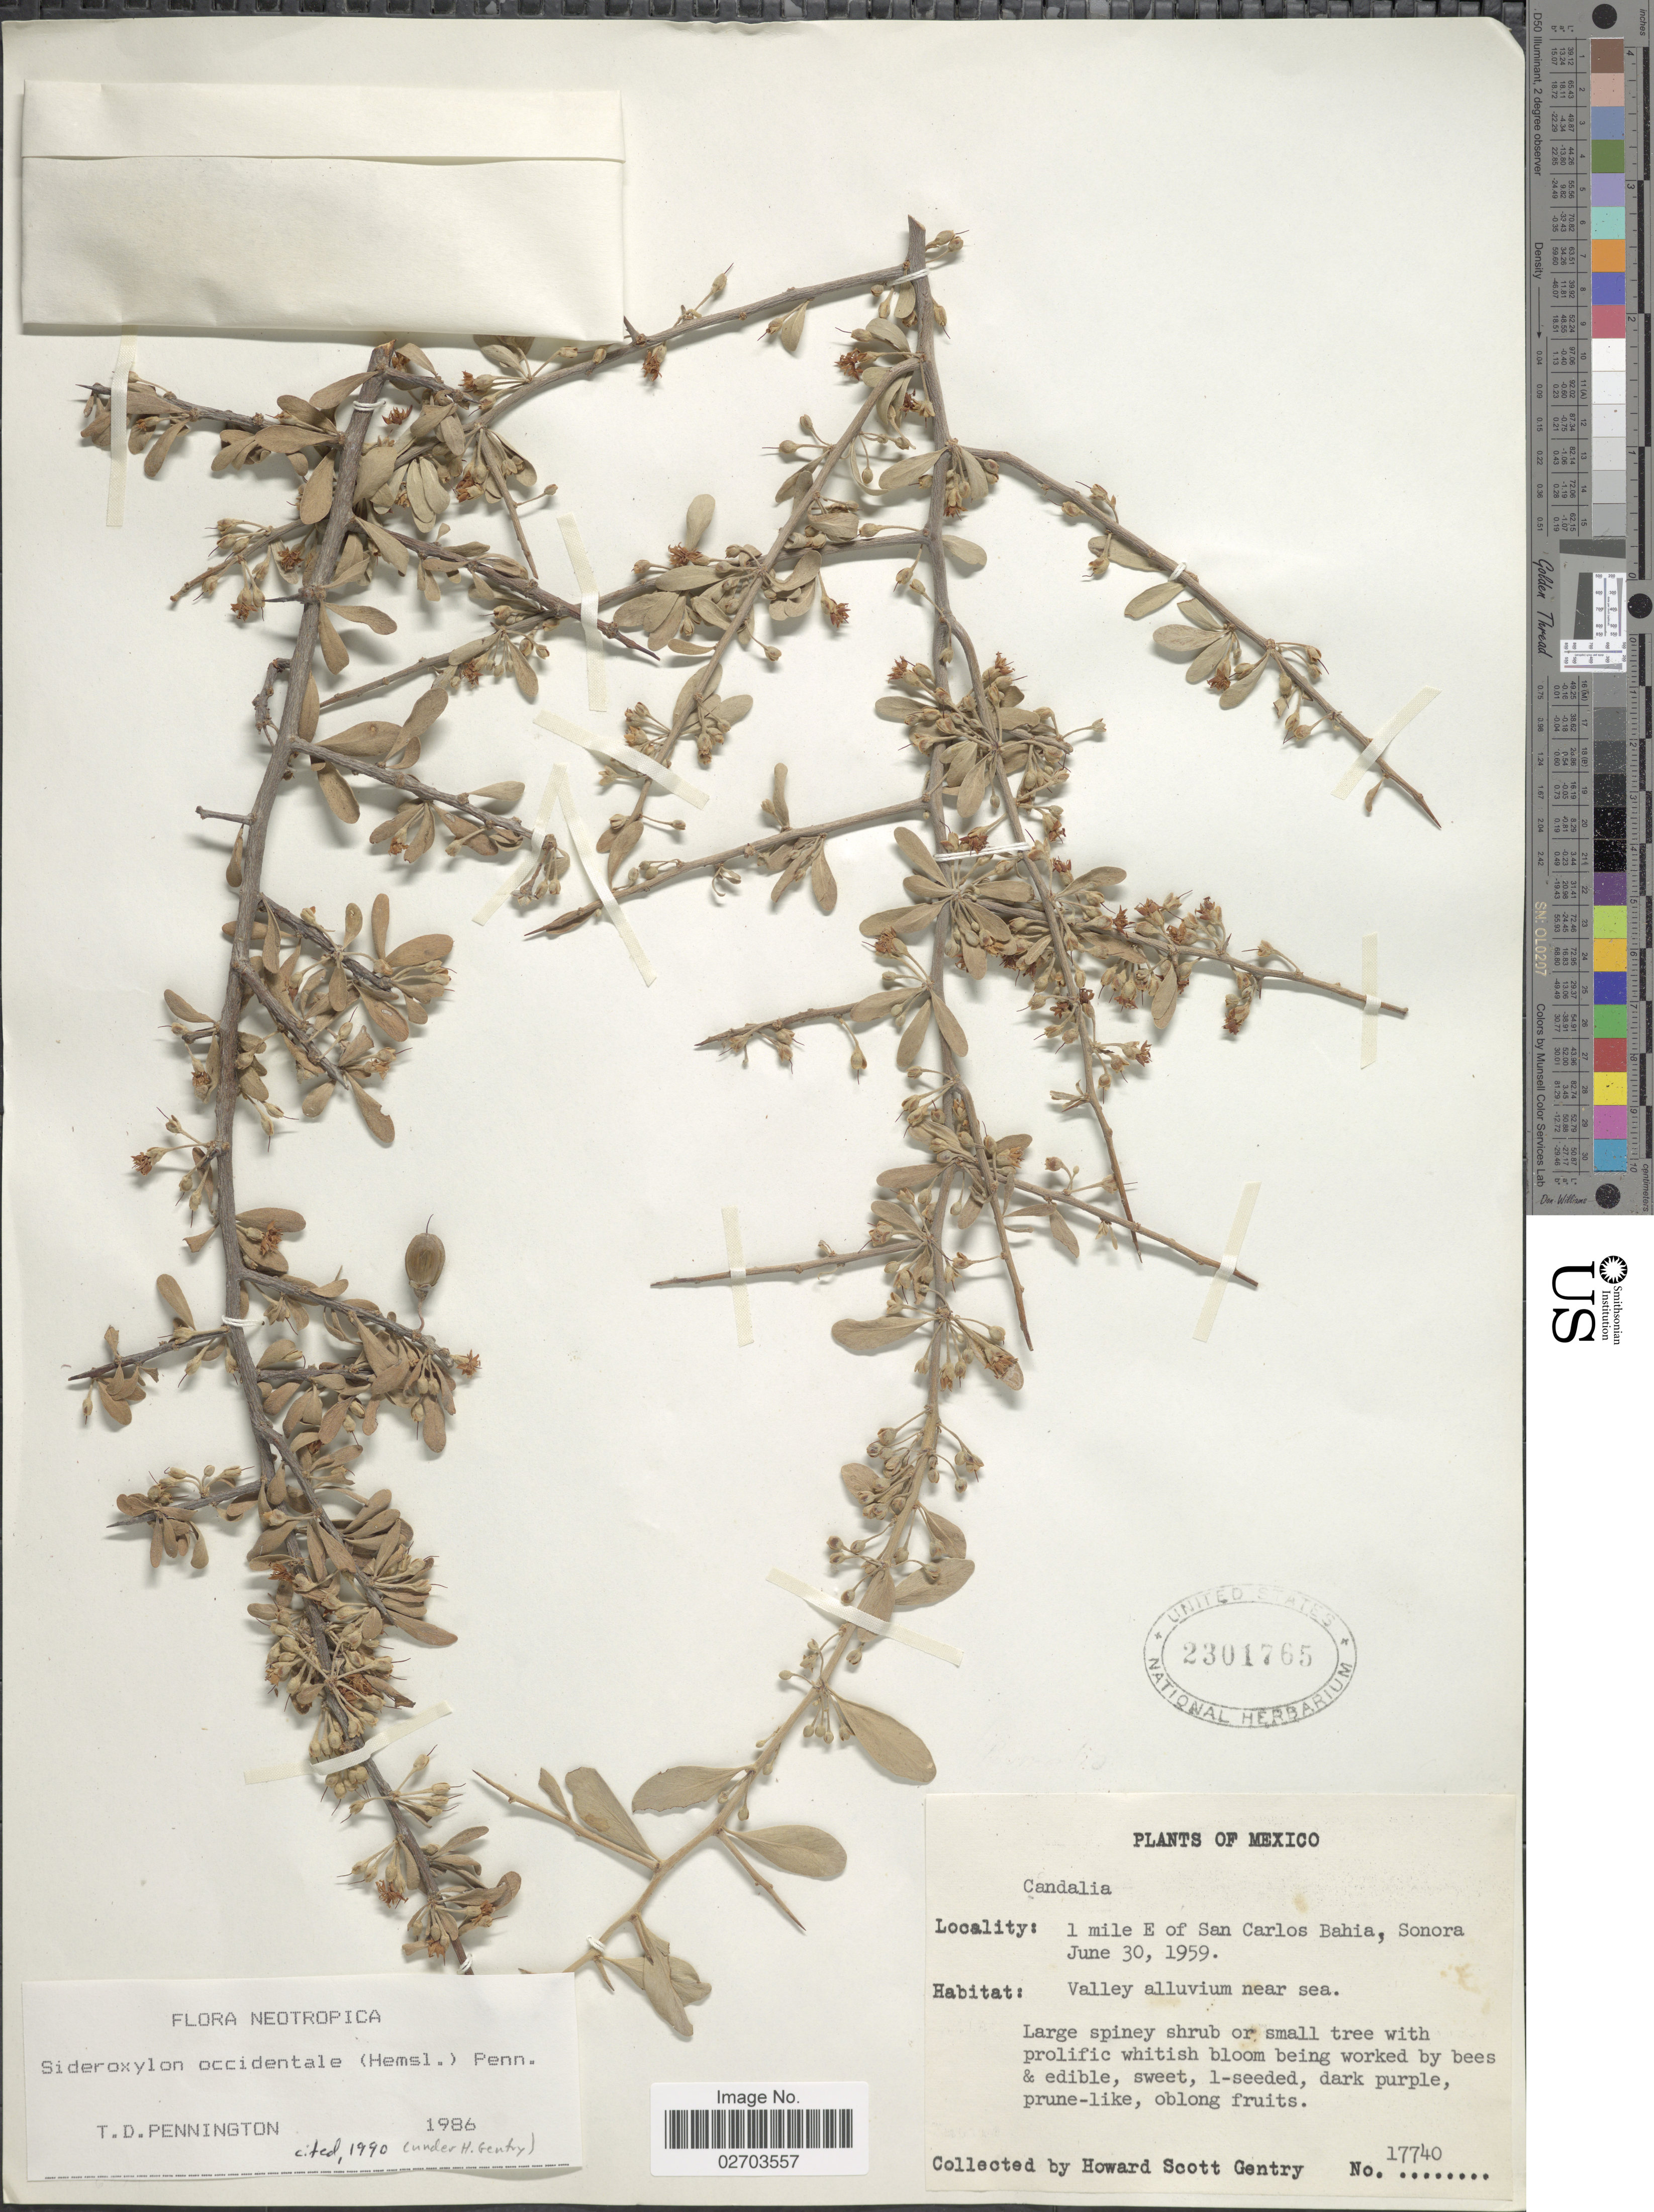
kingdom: Plantae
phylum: Tracheophyta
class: Magnoliopsida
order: Ericales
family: Sapotaceae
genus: Sideroxylon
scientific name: Sideroxylon occidentale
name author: (Hemsl.) T.D. Penn.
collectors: H. S. Gentry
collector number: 17740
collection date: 1959-06-30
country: Mexico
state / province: Sonora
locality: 1 mile E of San Carlos Bahia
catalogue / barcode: US 2301765